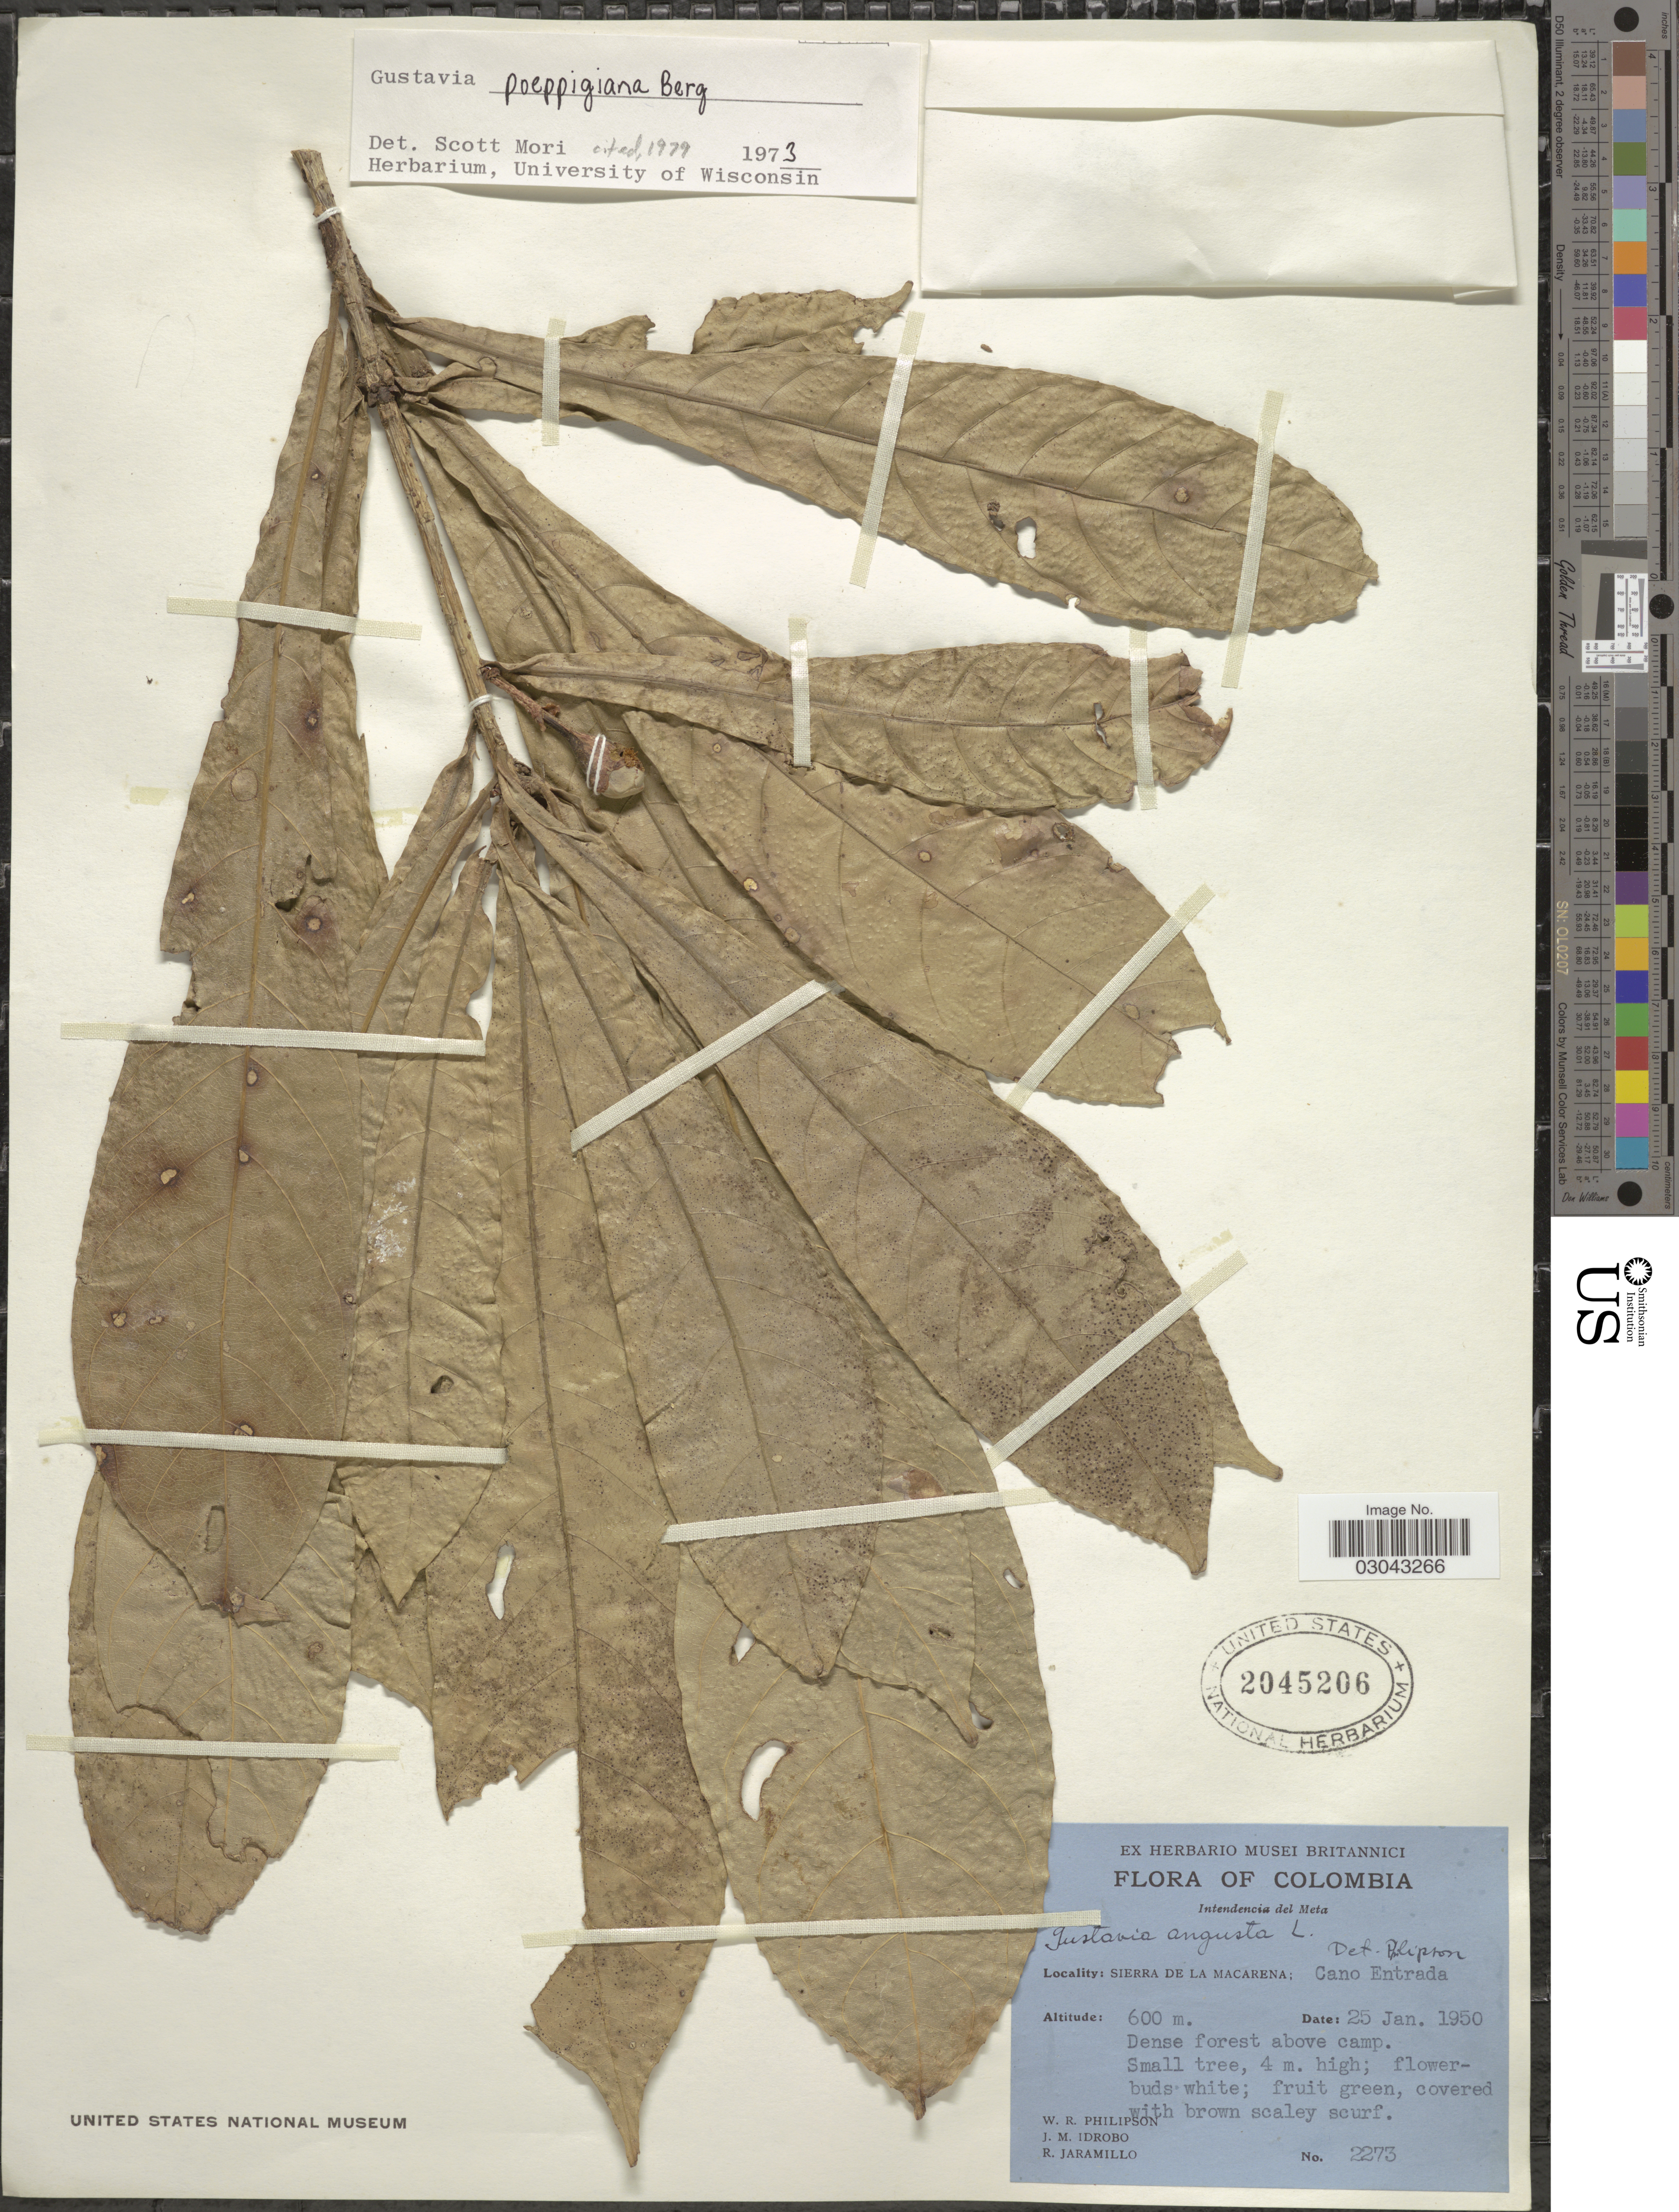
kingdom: Plantae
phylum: Tracheophyta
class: Magnoliopsida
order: Ericales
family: Lecythidaceae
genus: Gustavia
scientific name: Gustavia poeppigiana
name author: O. Berg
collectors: W. R. Philipson, J. M. Idrobo & R. Jaramillo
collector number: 2273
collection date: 1950-01-25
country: Colombia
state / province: Meta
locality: Intendencia del Meta, Sierra De La Macarena: Cano Entrada.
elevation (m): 600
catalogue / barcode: US 2045206